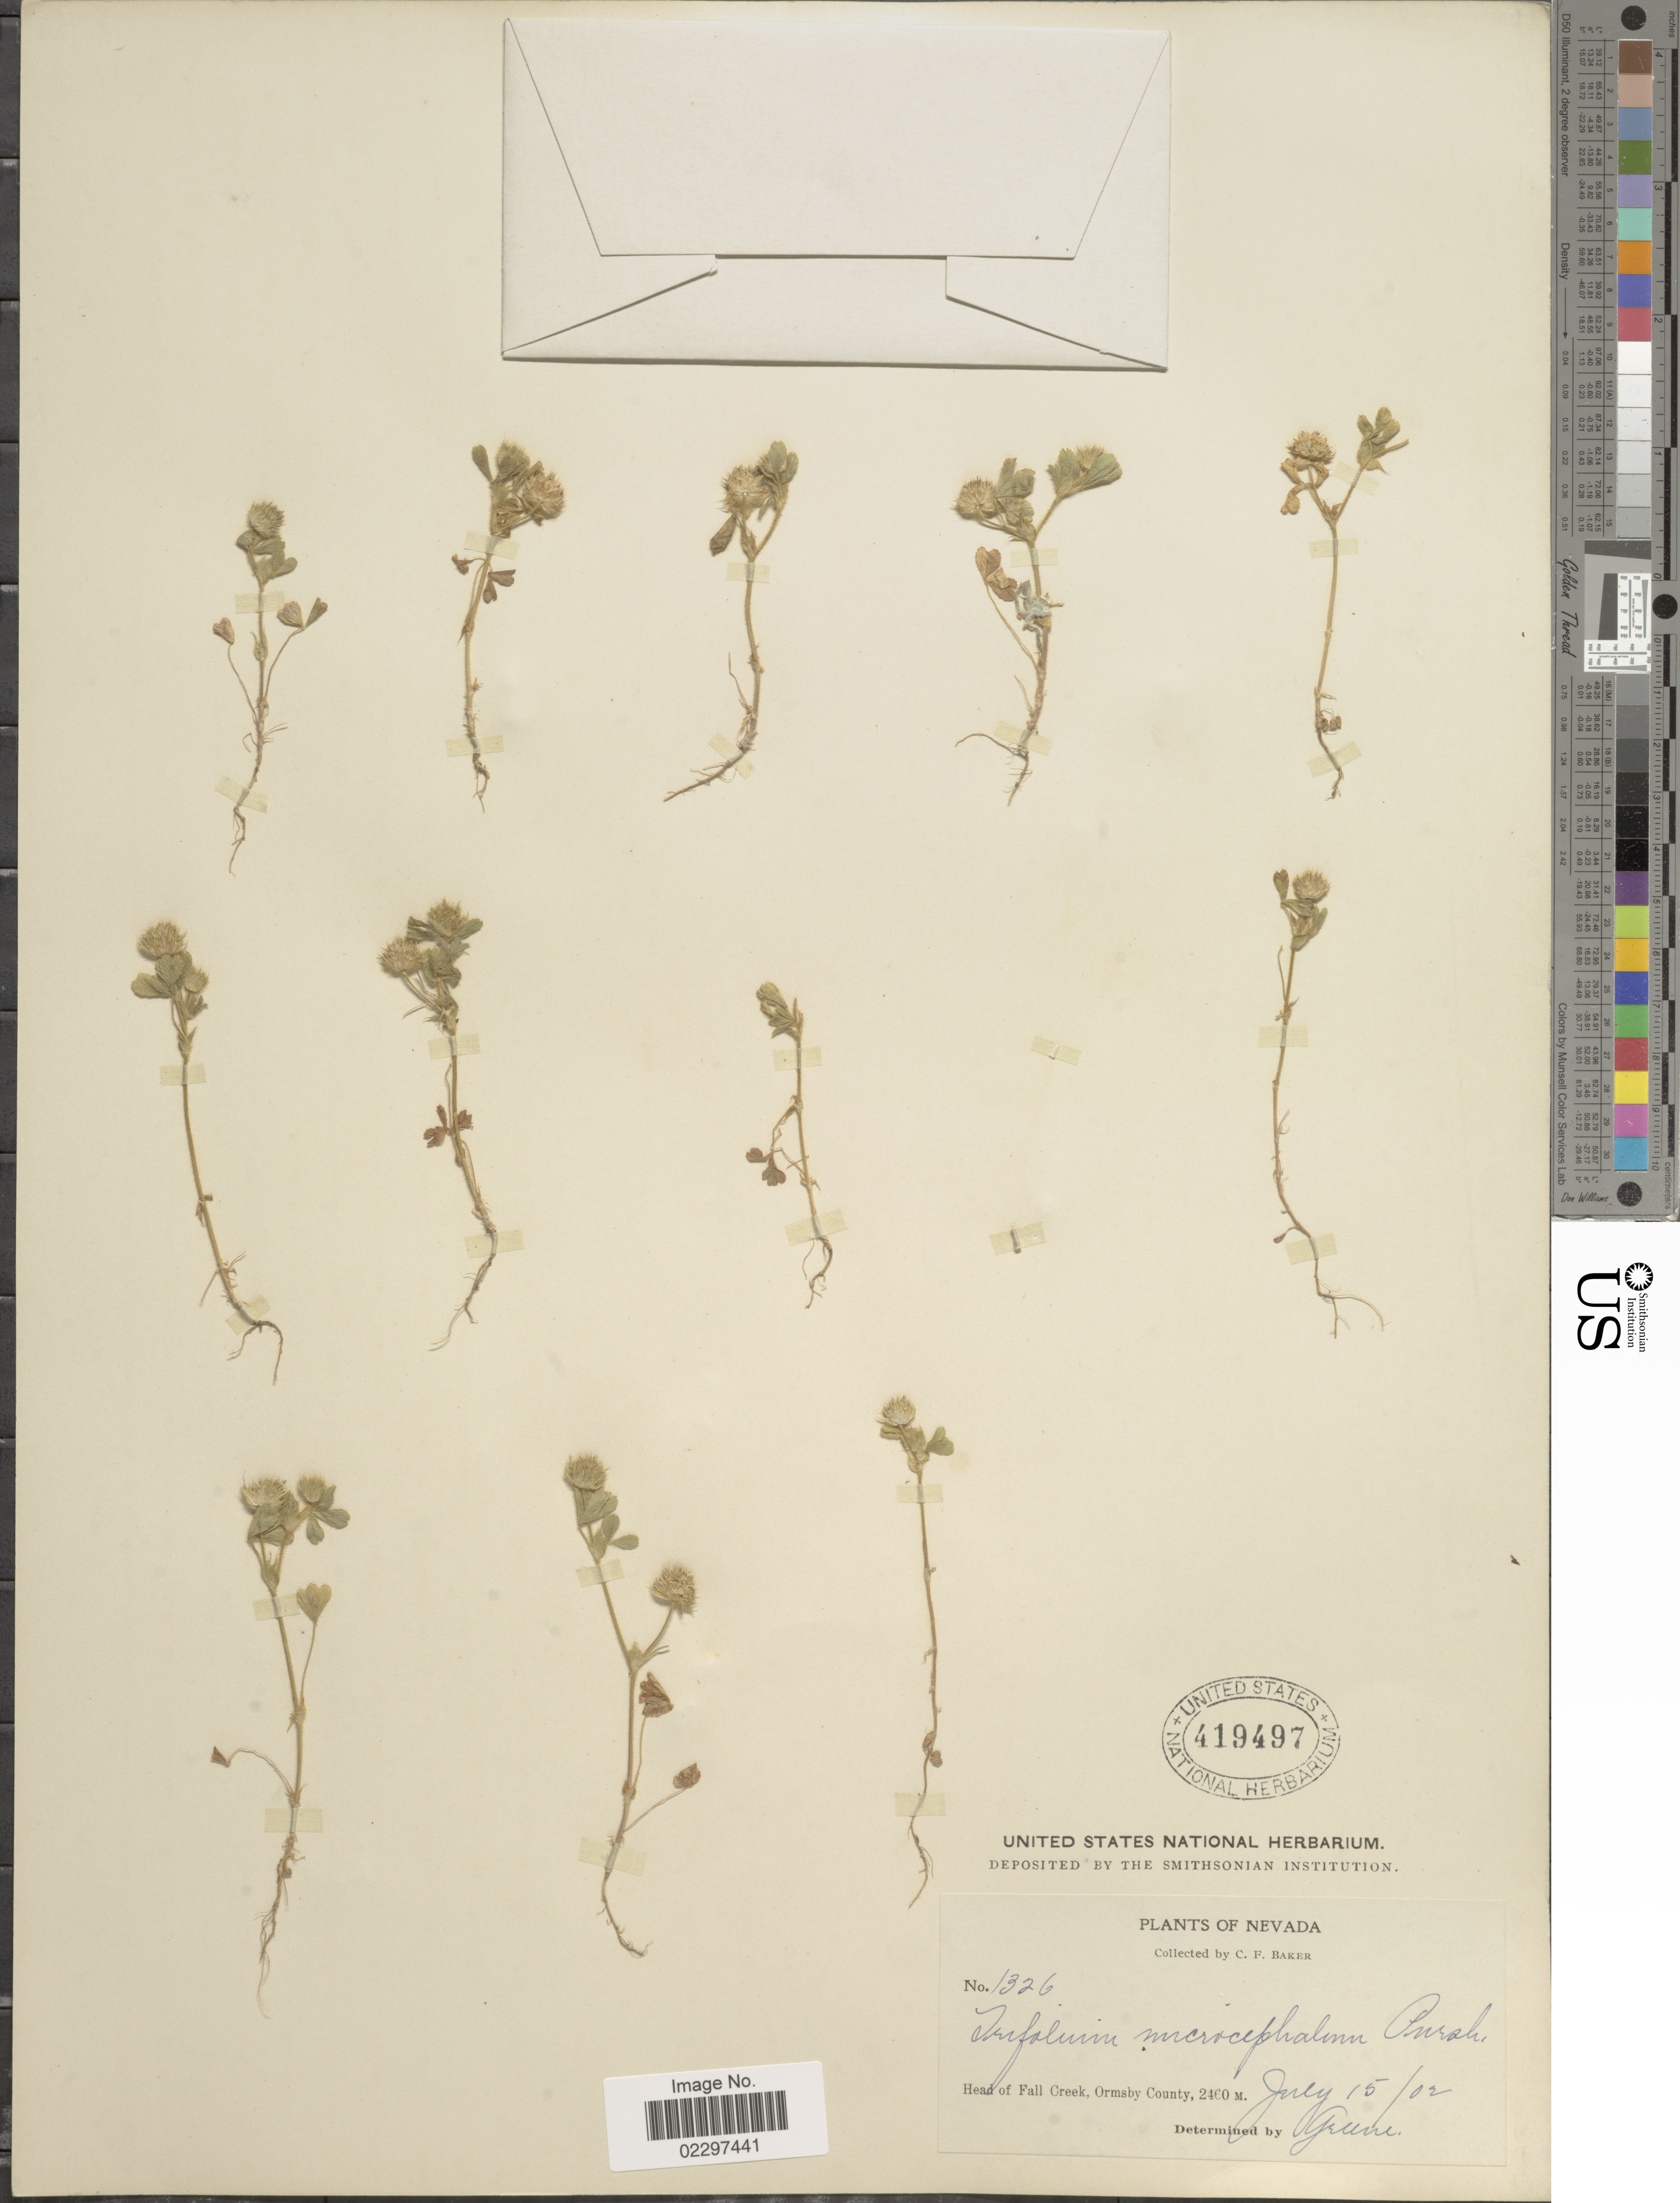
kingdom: Plantae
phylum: Tracheophyta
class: Magnoliopsida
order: Fabales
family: Fabaceae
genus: Trifolium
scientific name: Trifolium microcephalum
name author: Pursh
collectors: C. F. Baker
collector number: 1326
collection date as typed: Transcribed d/m/y: 15/7/2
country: United States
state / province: Nevada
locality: Head of Fall Creek, Ormsby County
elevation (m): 2460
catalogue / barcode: US 419497